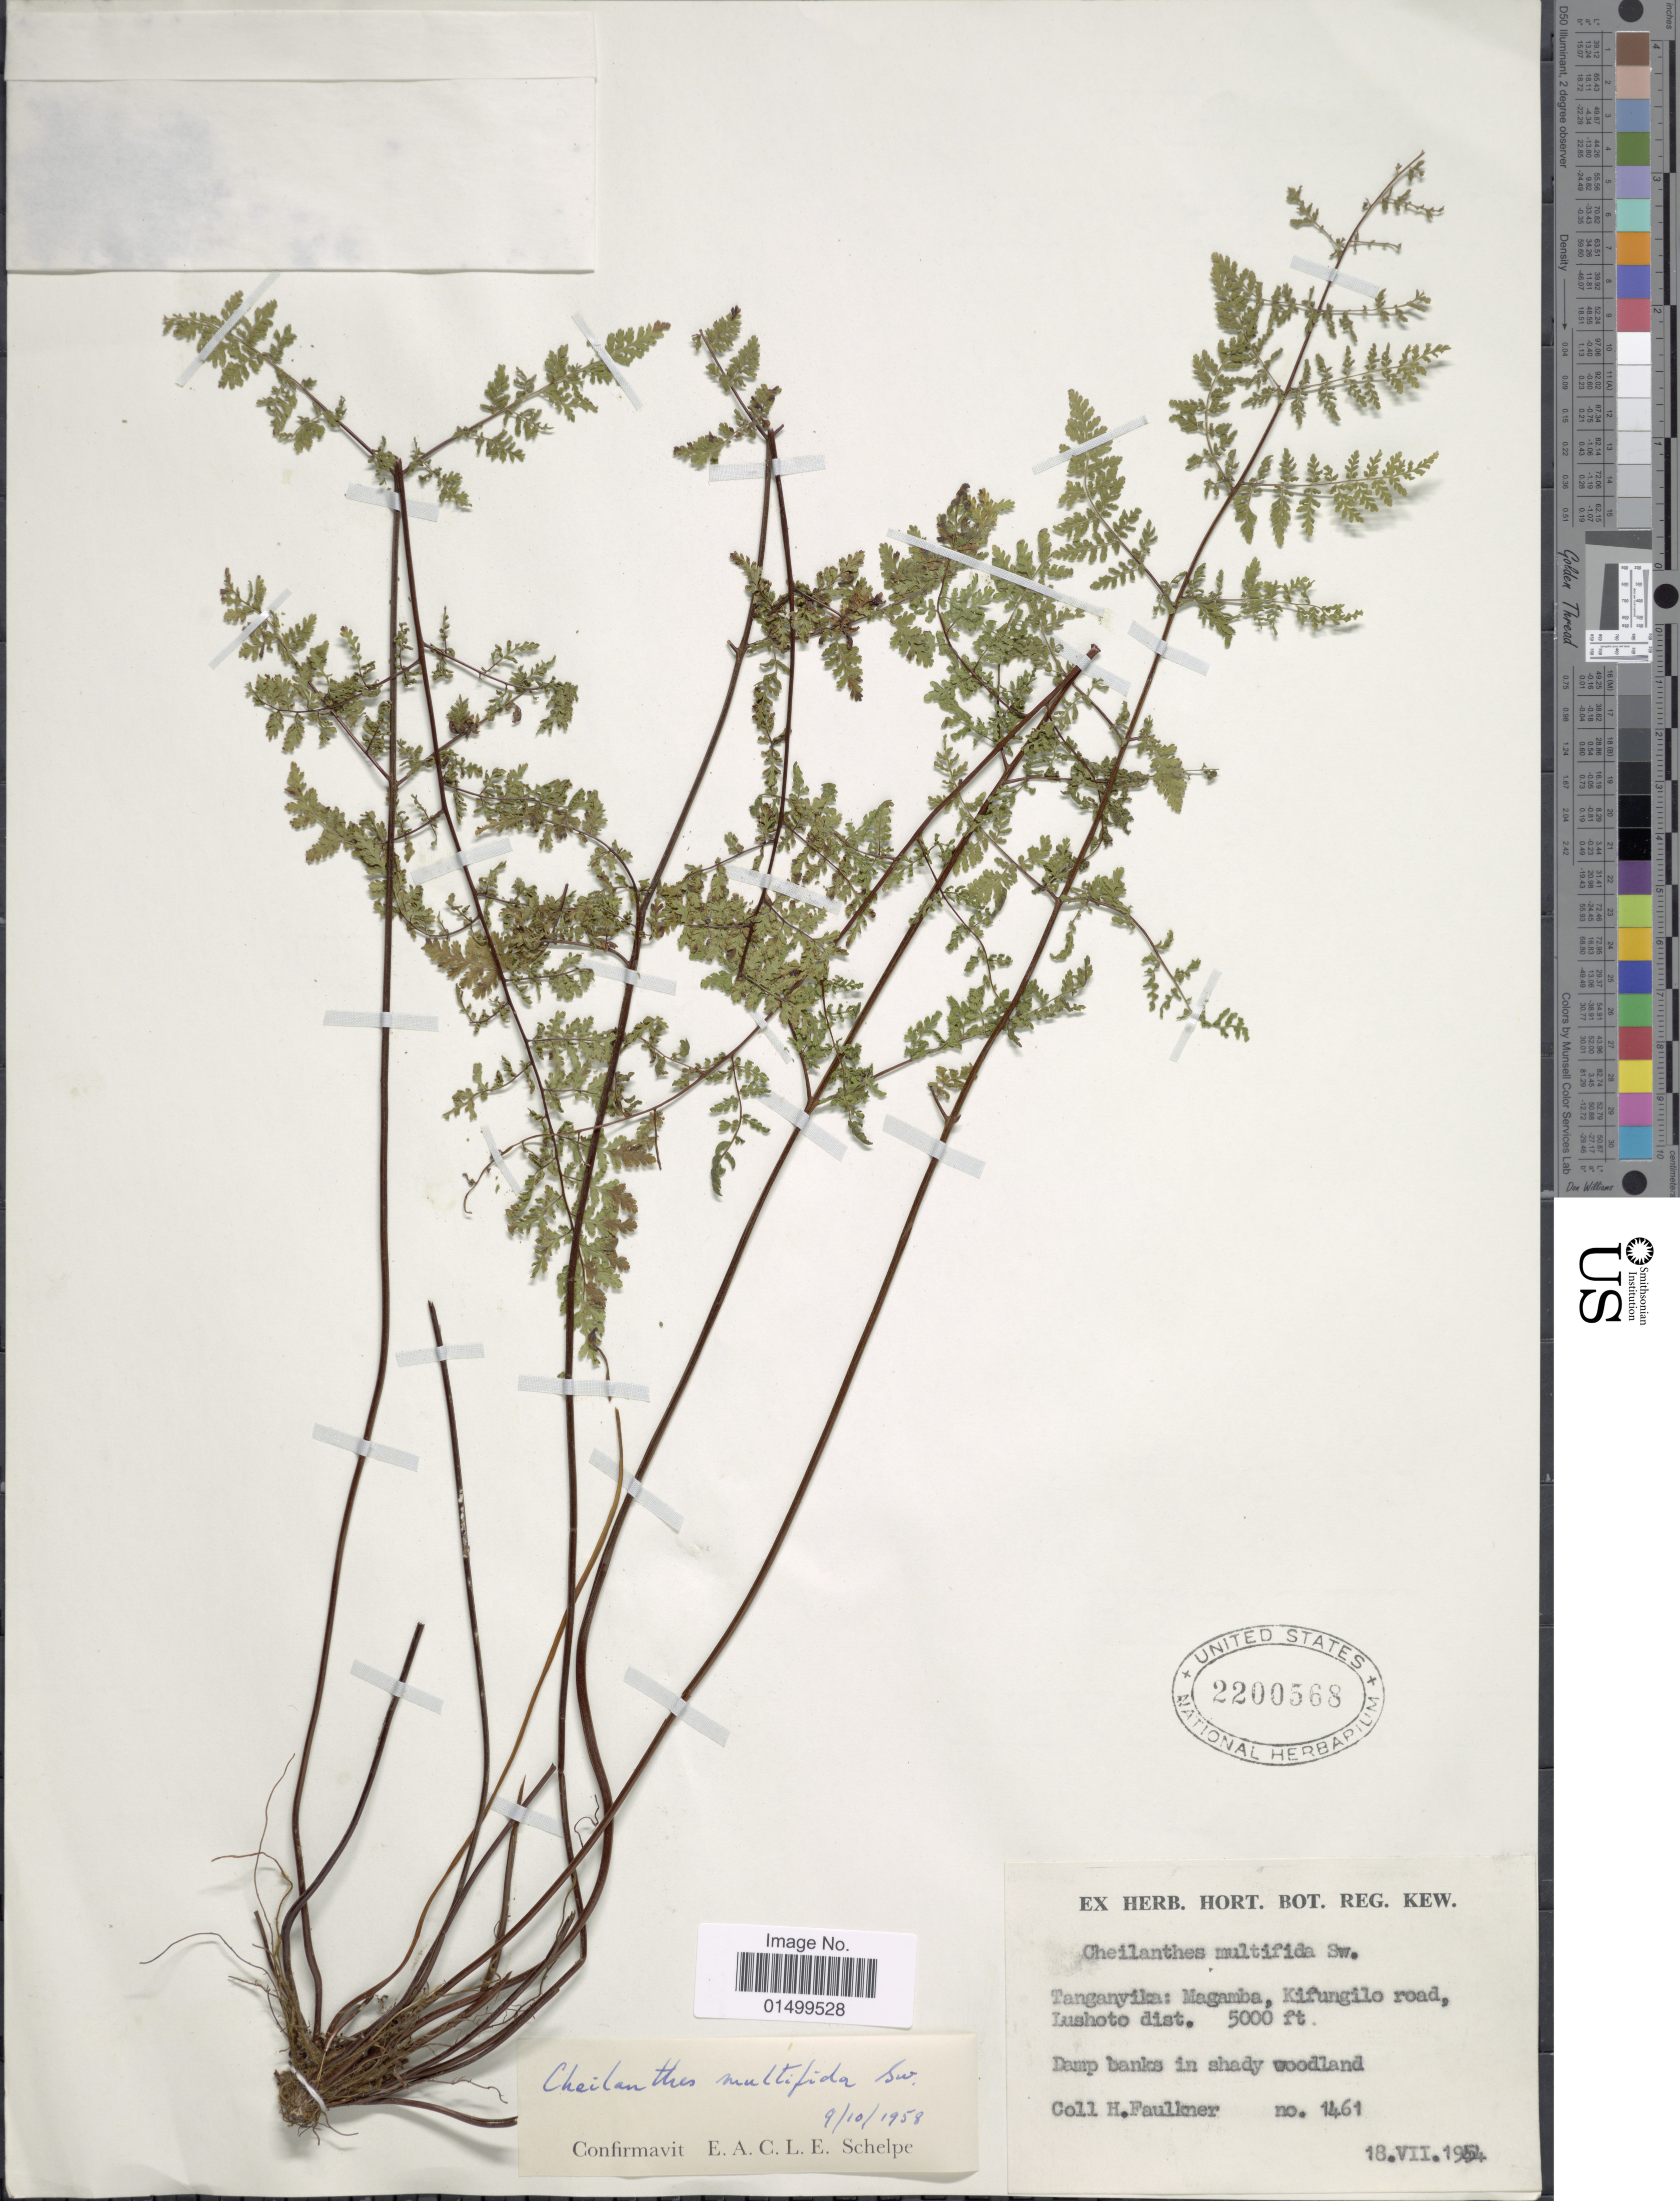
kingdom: Plantae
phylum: Tracheophyta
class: Polypodiopsida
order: Polypodiales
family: Pteridaceae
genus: Cheilanthes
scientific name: Cheilanthes multifida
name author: Sw.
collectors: H. Faulkner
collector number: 1461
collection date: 1954-07-18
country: Tanzania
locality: Tanganayika: Magamba, Kifungilo road , Lushoto dist.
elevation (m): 1524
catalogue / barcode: US 2200568